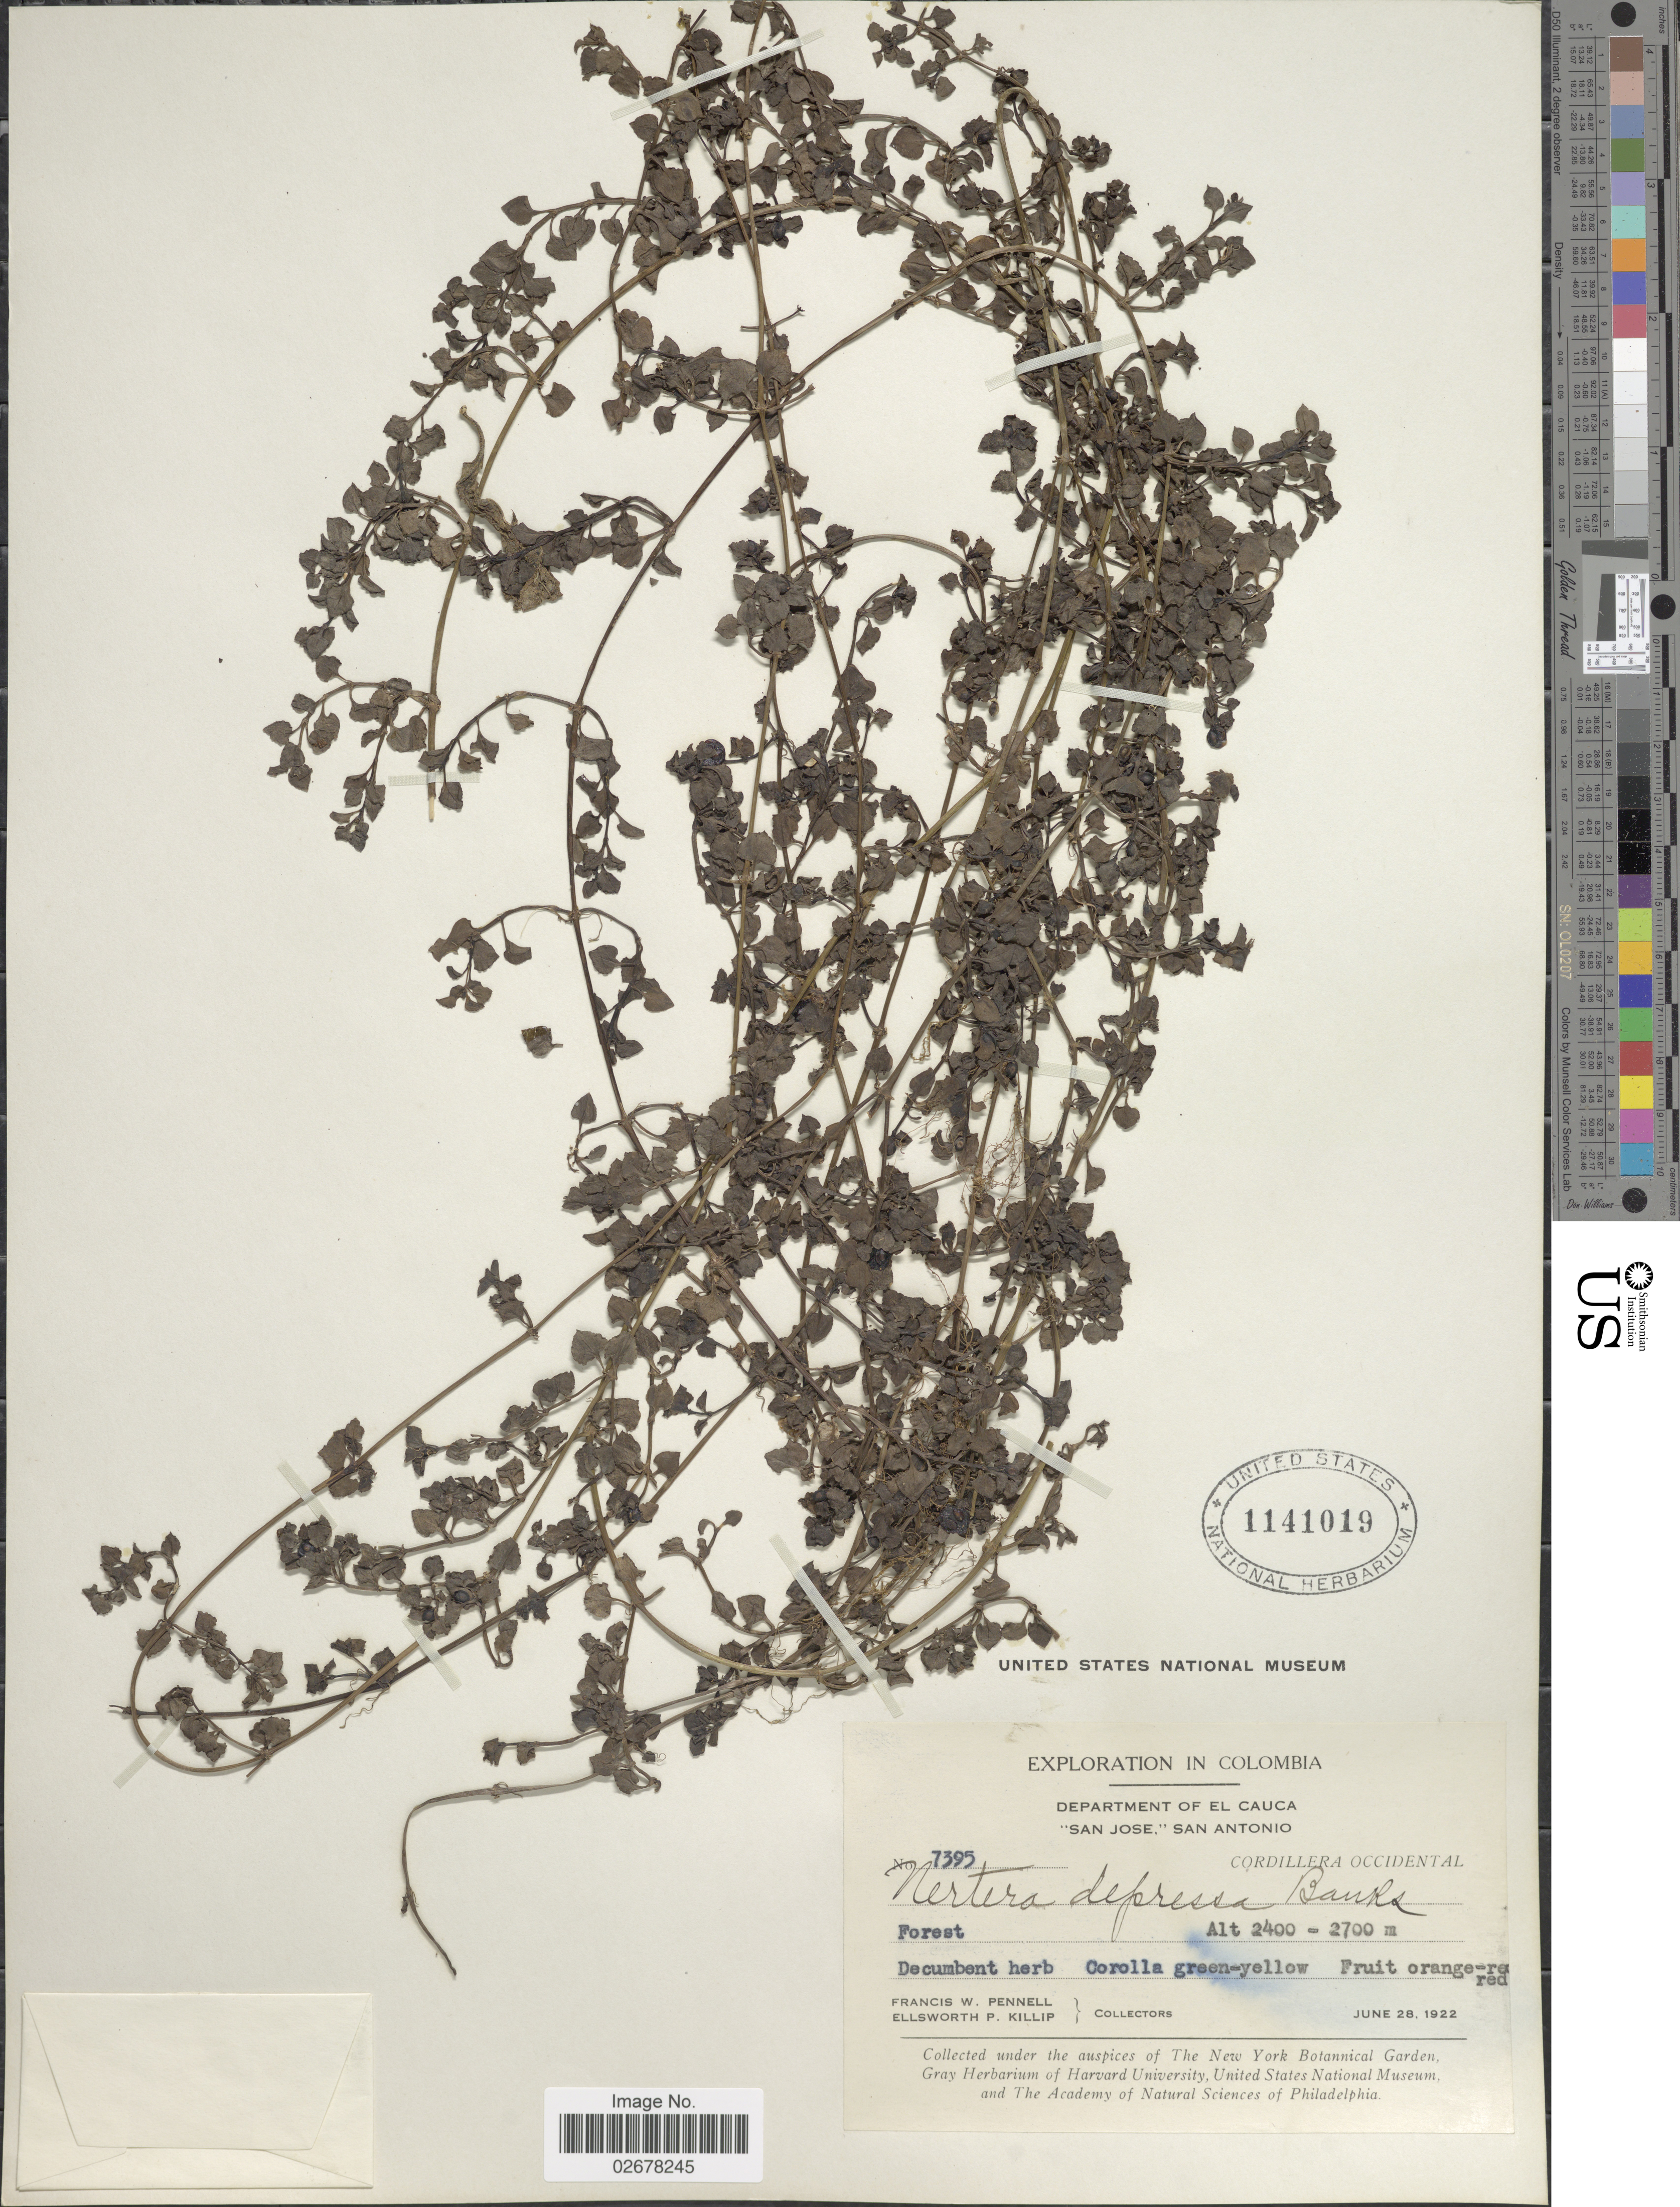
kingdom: Plantae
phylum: Tracheophyta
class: Magnoliopsida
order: Gentianales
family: Rubiaceae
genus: Nertera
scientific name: Nertera depressa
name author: Banks & Sol. ex Gaertn.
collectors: F. W. Pennell & E. P. Killip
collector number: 7395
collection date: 1922-06-28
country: Colombia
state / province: Cauca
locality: San Jose,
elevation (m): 2400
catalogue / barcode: US 1141019